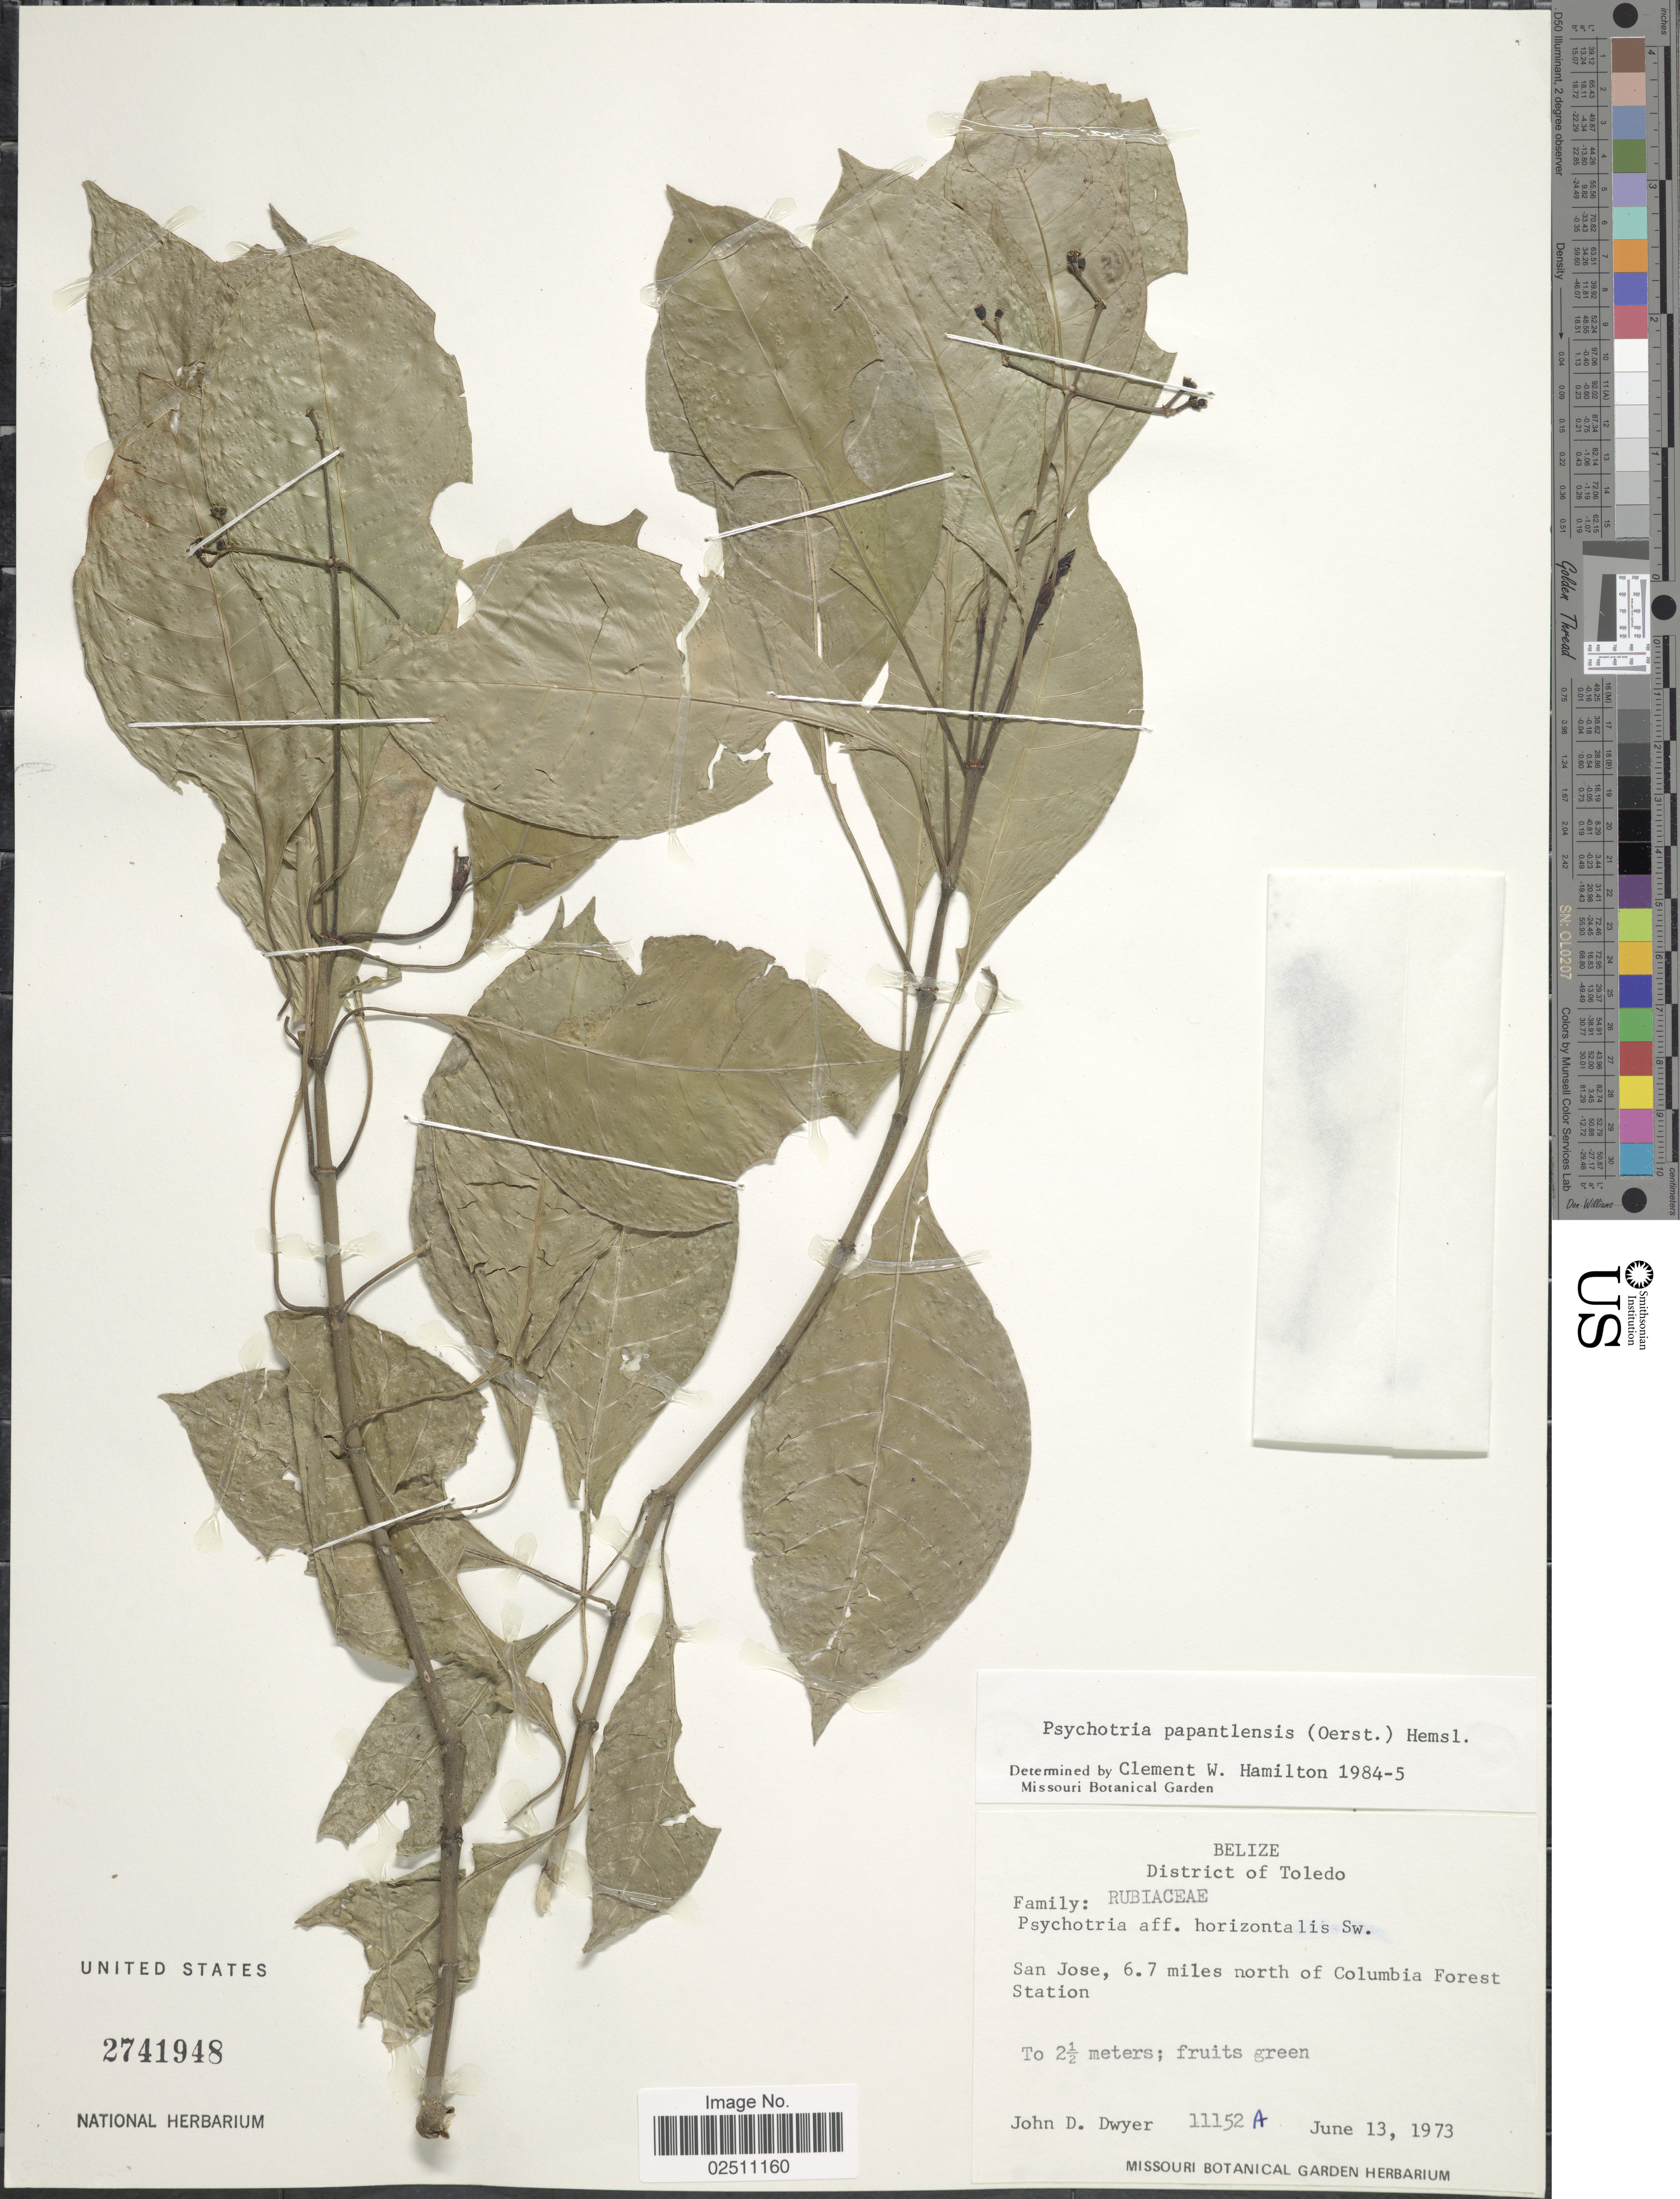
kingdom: Plantae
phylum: Tracheophyta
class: Magnoliopsida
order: Gentianales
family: Rubiaceae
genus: Psychotria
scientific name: Psychotria papantlensis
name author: (Oerst.) Hemsl.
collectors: J. D. Dwyer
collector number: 11152A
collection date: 1973-06-13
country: Belize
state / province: Toledo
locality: San Jose, 6.7 miles north of Columbia Forest Station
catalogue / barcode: US 2741948